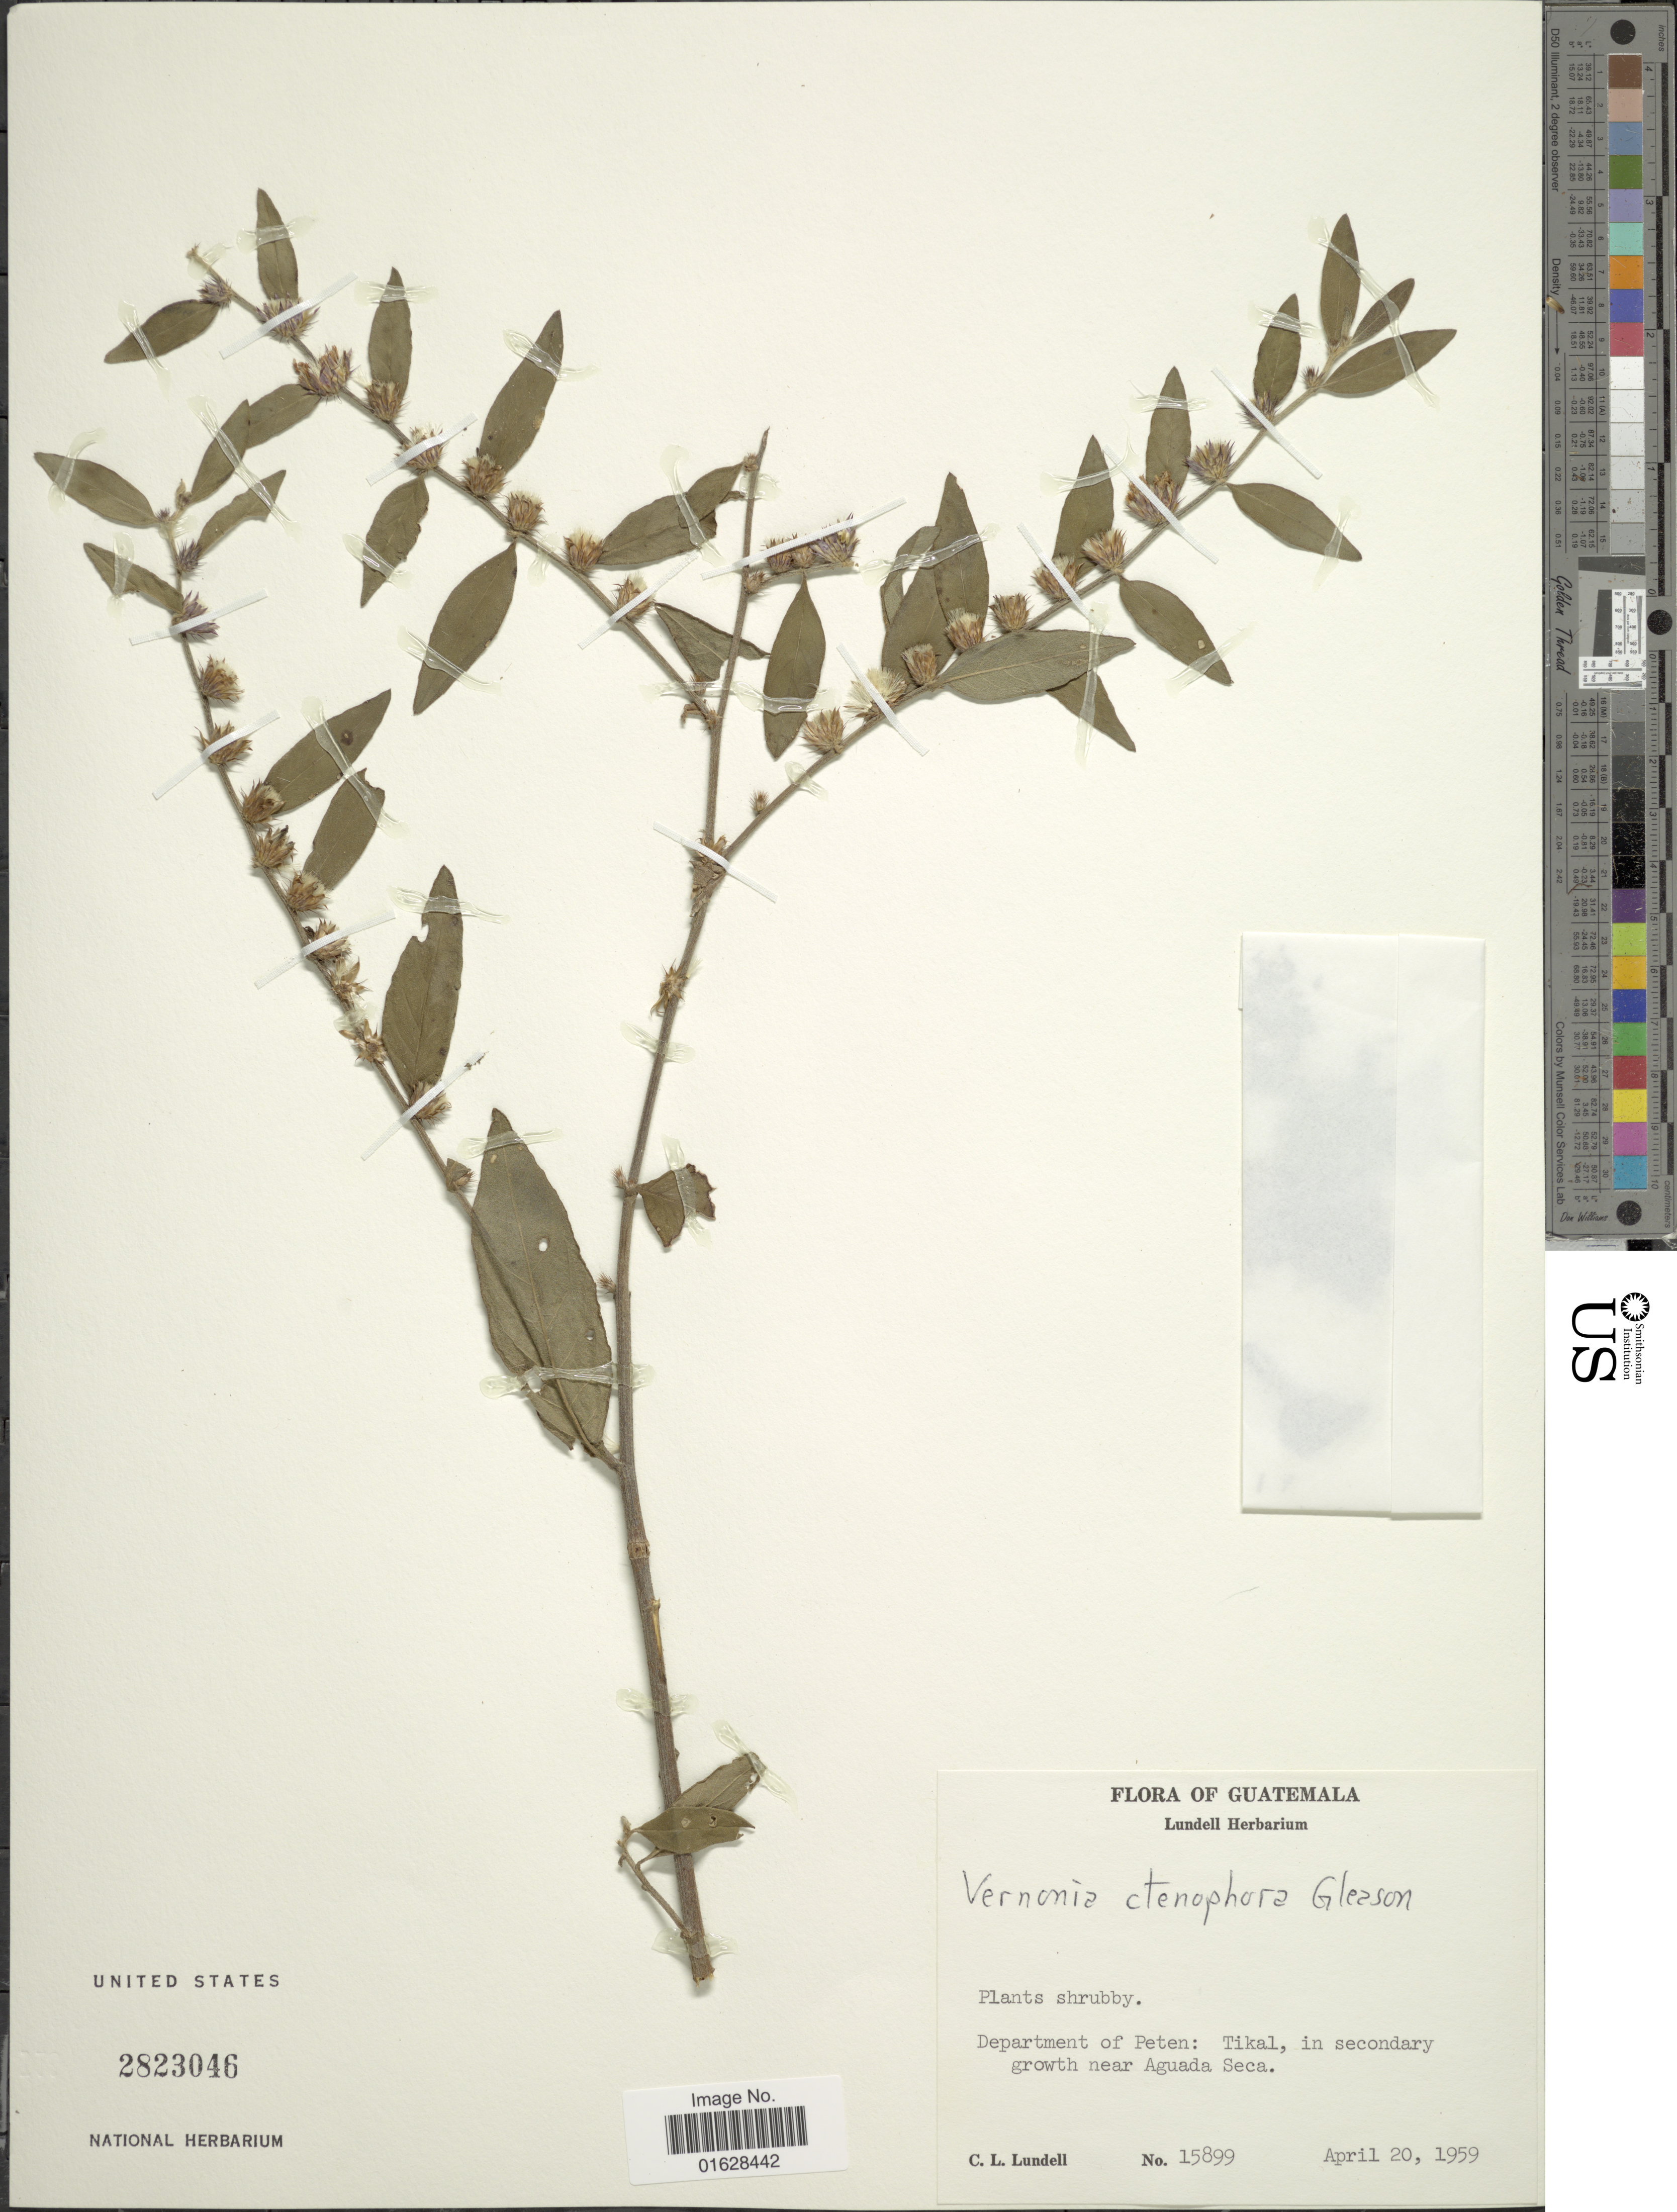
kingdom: Plantae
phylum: Tracheophyta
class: Magnoliopsida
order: Asterales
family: Asteraceae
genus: Lepidaploa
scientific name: Lepidaploa uniflora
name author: (Mill.) H. Rob.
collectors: C. L. Lundell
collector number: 15899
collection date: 1959-04-20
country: Guatemala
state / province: El Petén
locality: Department of Peten, Tikal, in secondary growth near Aguada Seca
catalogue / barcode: US 2823046